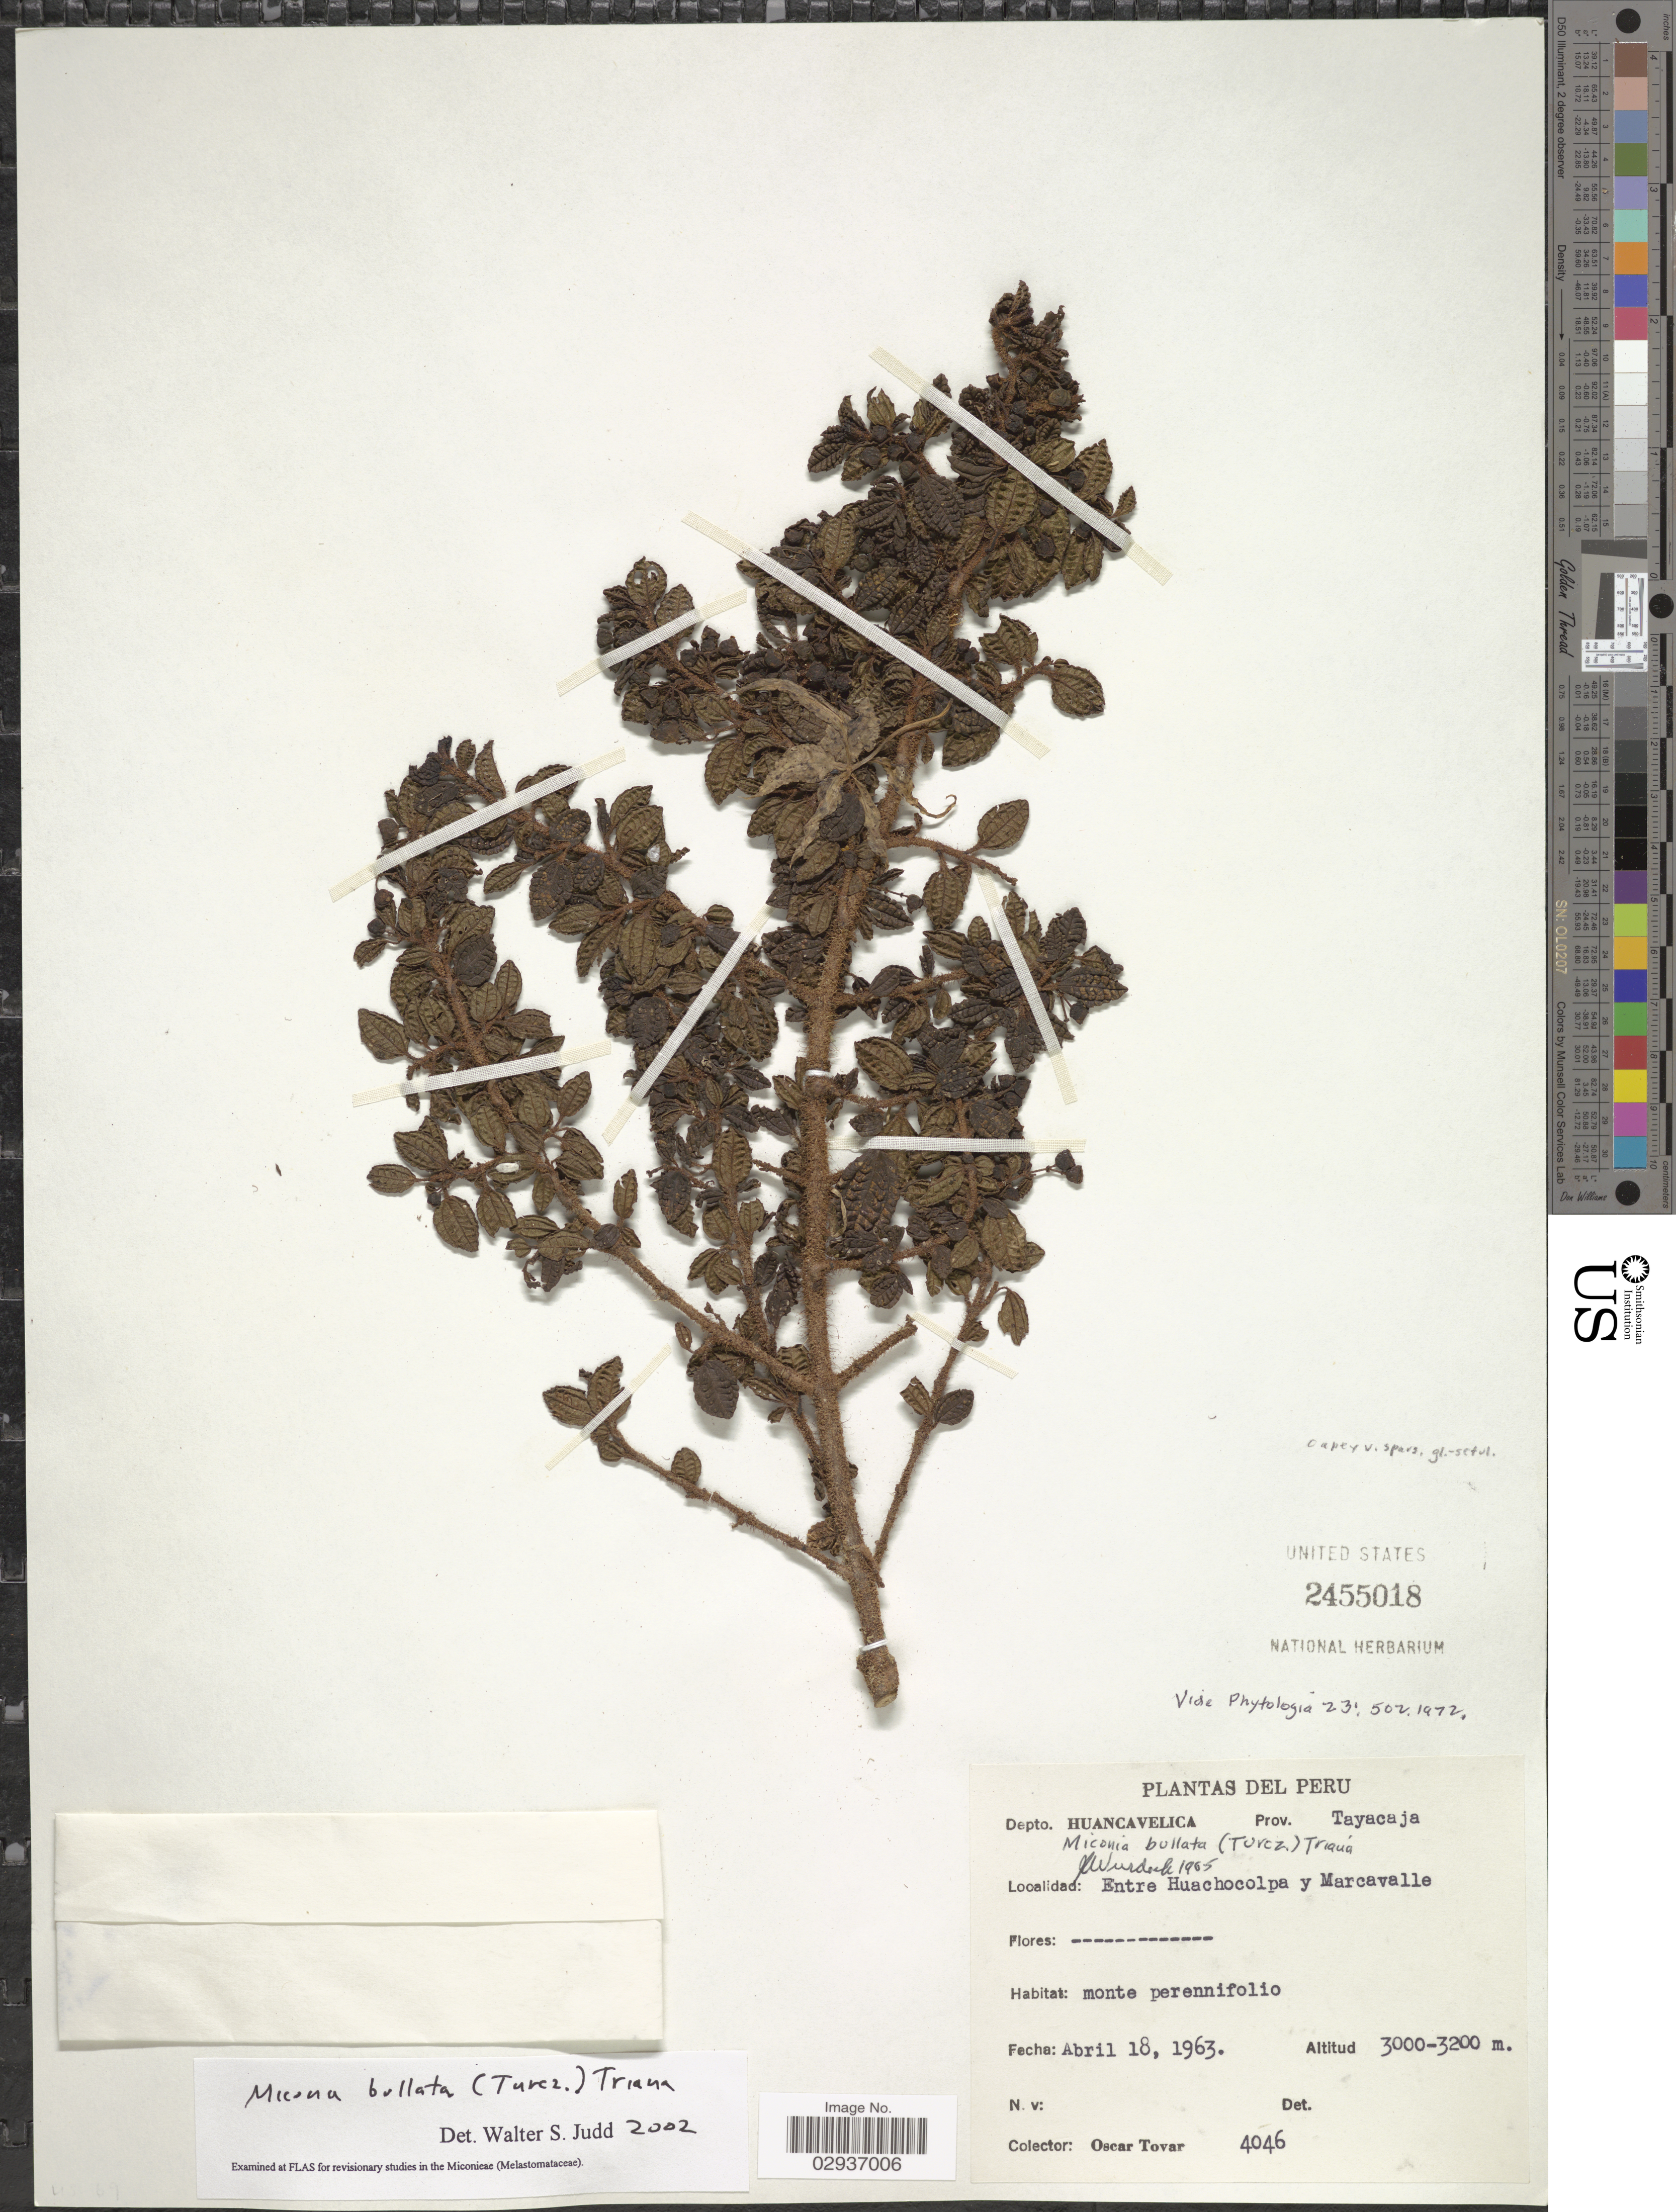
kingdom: Plantae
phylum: Tracheophyta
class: Magnoliopsida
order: Myrtales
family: Melastomataceae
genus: Miconia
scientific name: Miconia bullata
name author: (Turcz.) Triana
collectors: Ó. Tovar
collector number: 4046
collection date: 1963-04-18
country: Peru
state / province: Huancavelica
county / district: Tayacaja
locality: Depto. Huancavelica. Prov. Tayacaja.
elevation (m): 3000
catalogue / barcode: US 2455018